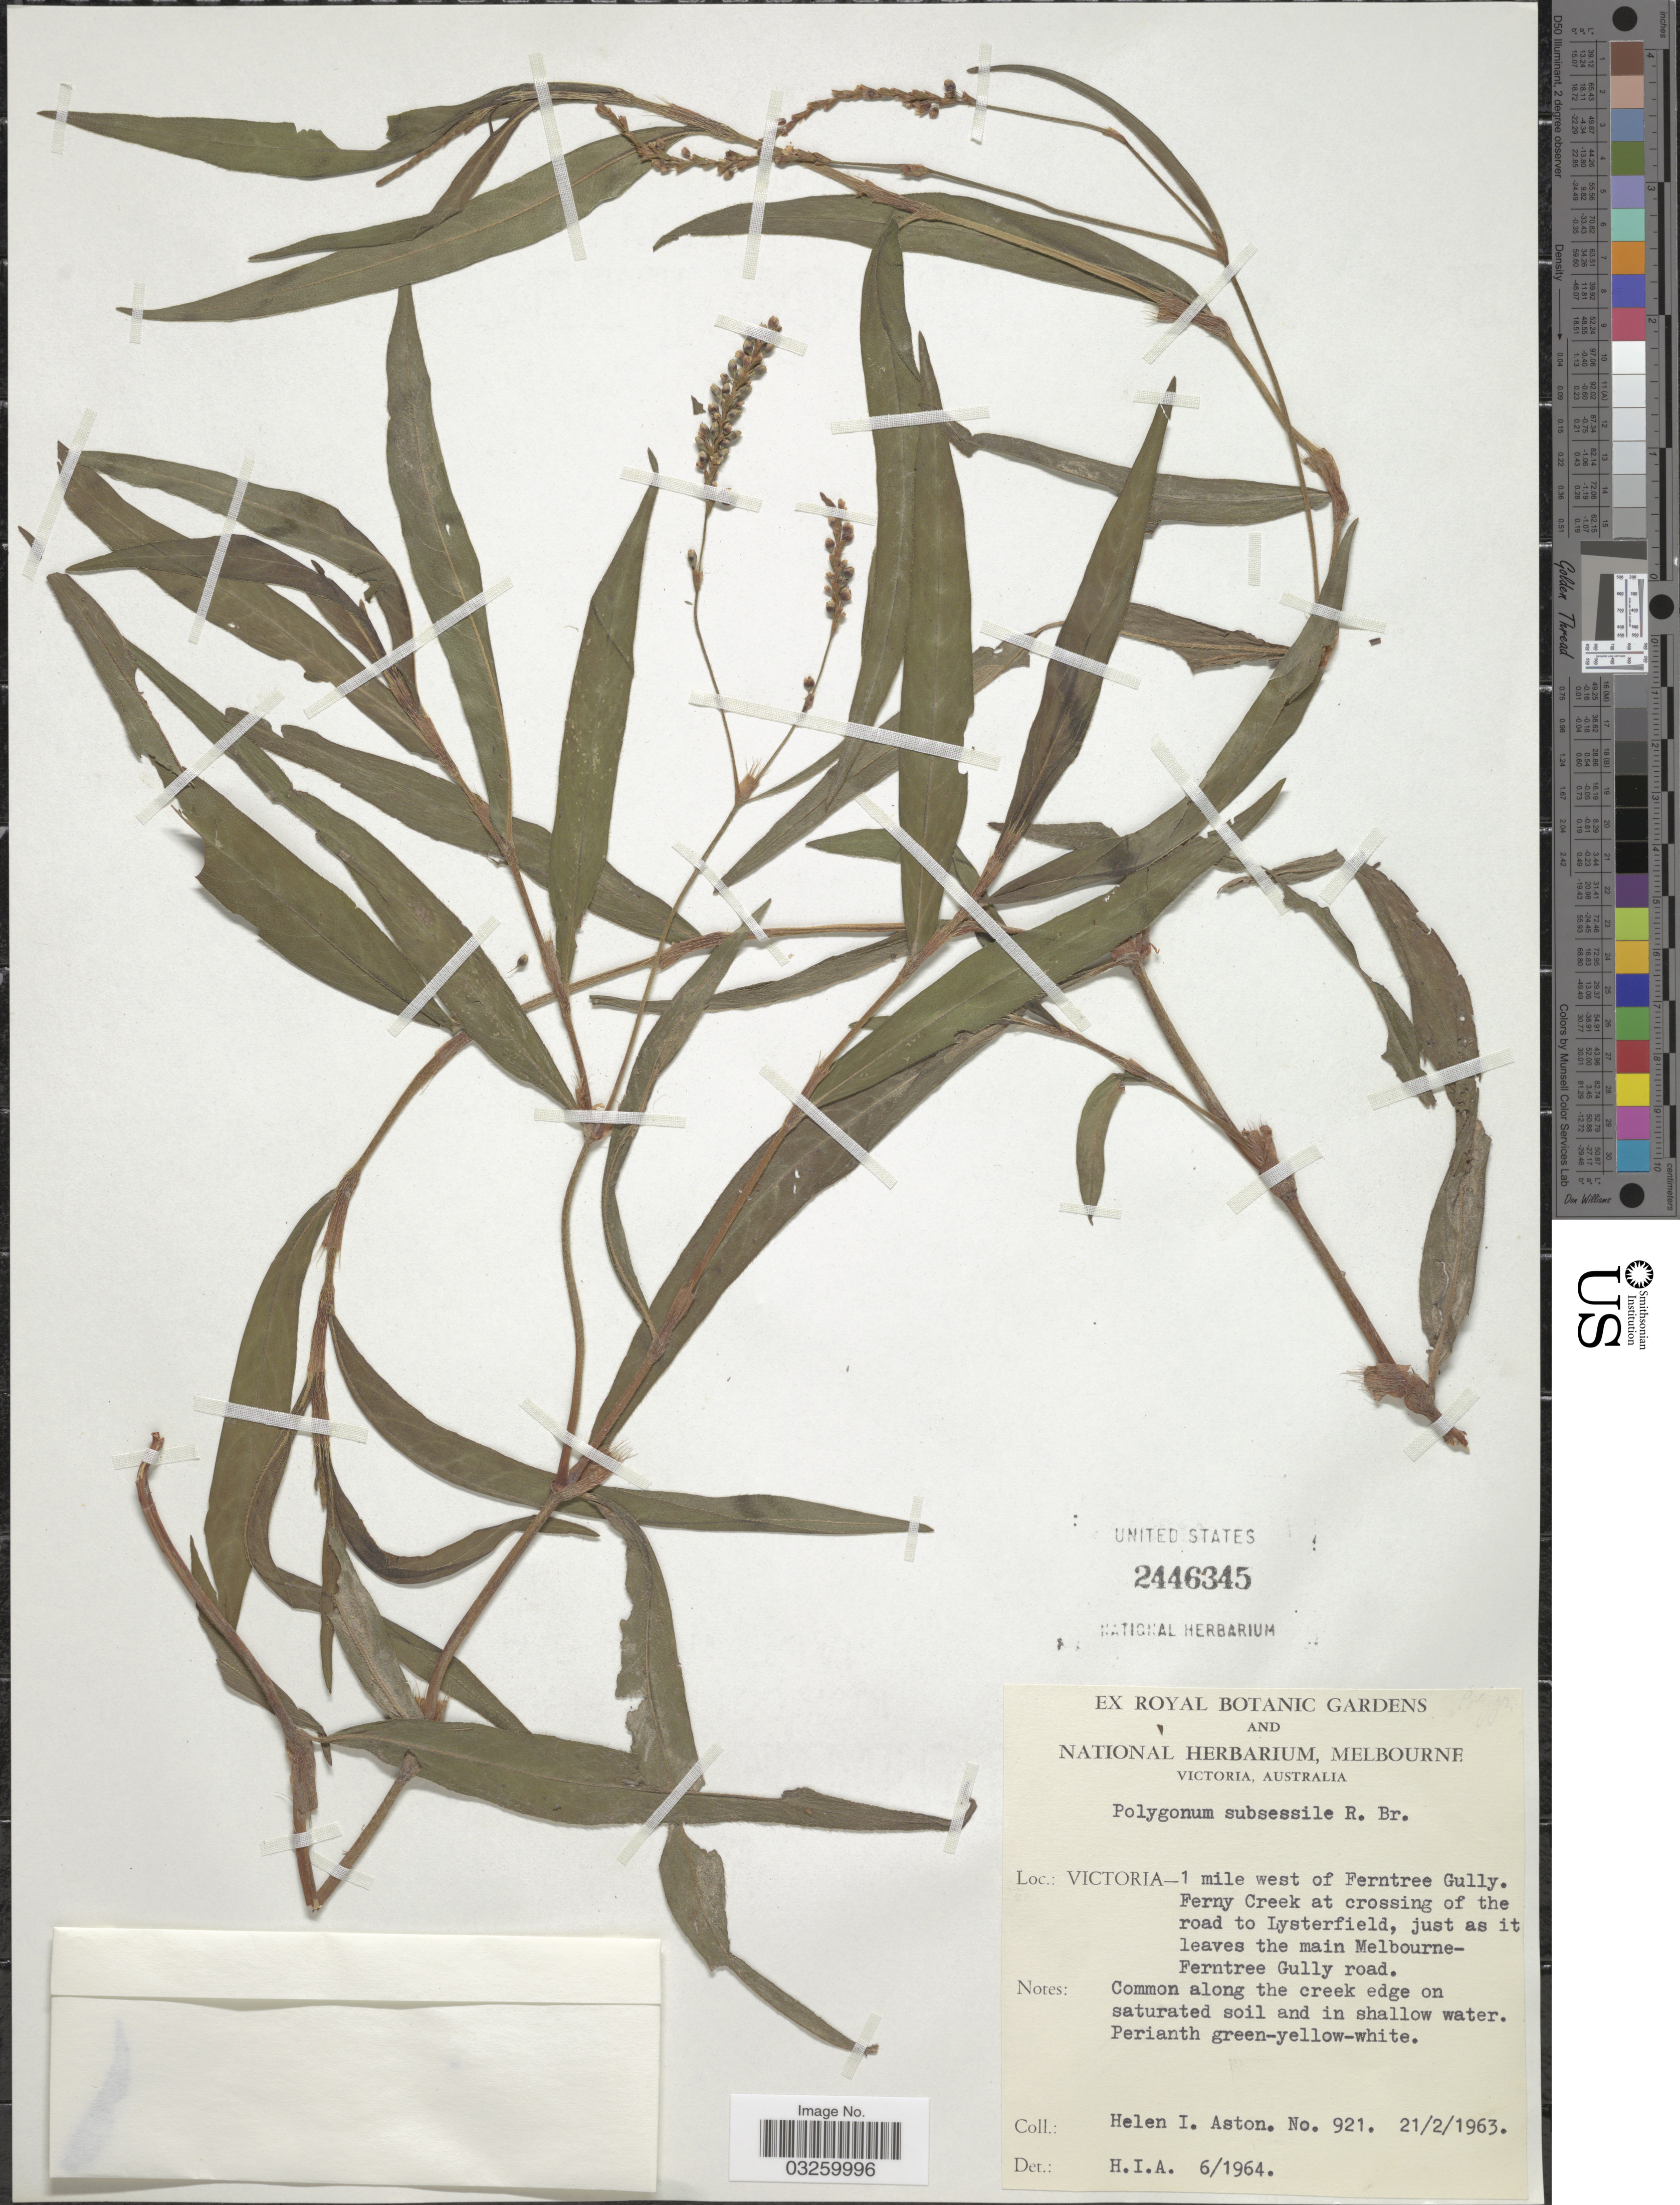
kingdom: Plantae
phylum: Tracheophyta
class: Magnoliopsida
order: Caryophyllales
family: Polygonaceae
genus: Polygonum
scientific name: Polygonum subsessile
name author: R. Br.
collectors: H. I. Aston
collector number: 921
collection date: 1963-02-21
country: Australia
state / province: Victoria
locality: Victoria - 1 mile west of Ferntree Gully. Ferny Creek at crossing of the road to Lysterfield, just as it leaves the main Melbourne-Ferntree Gully road.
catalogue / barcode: US 2446345